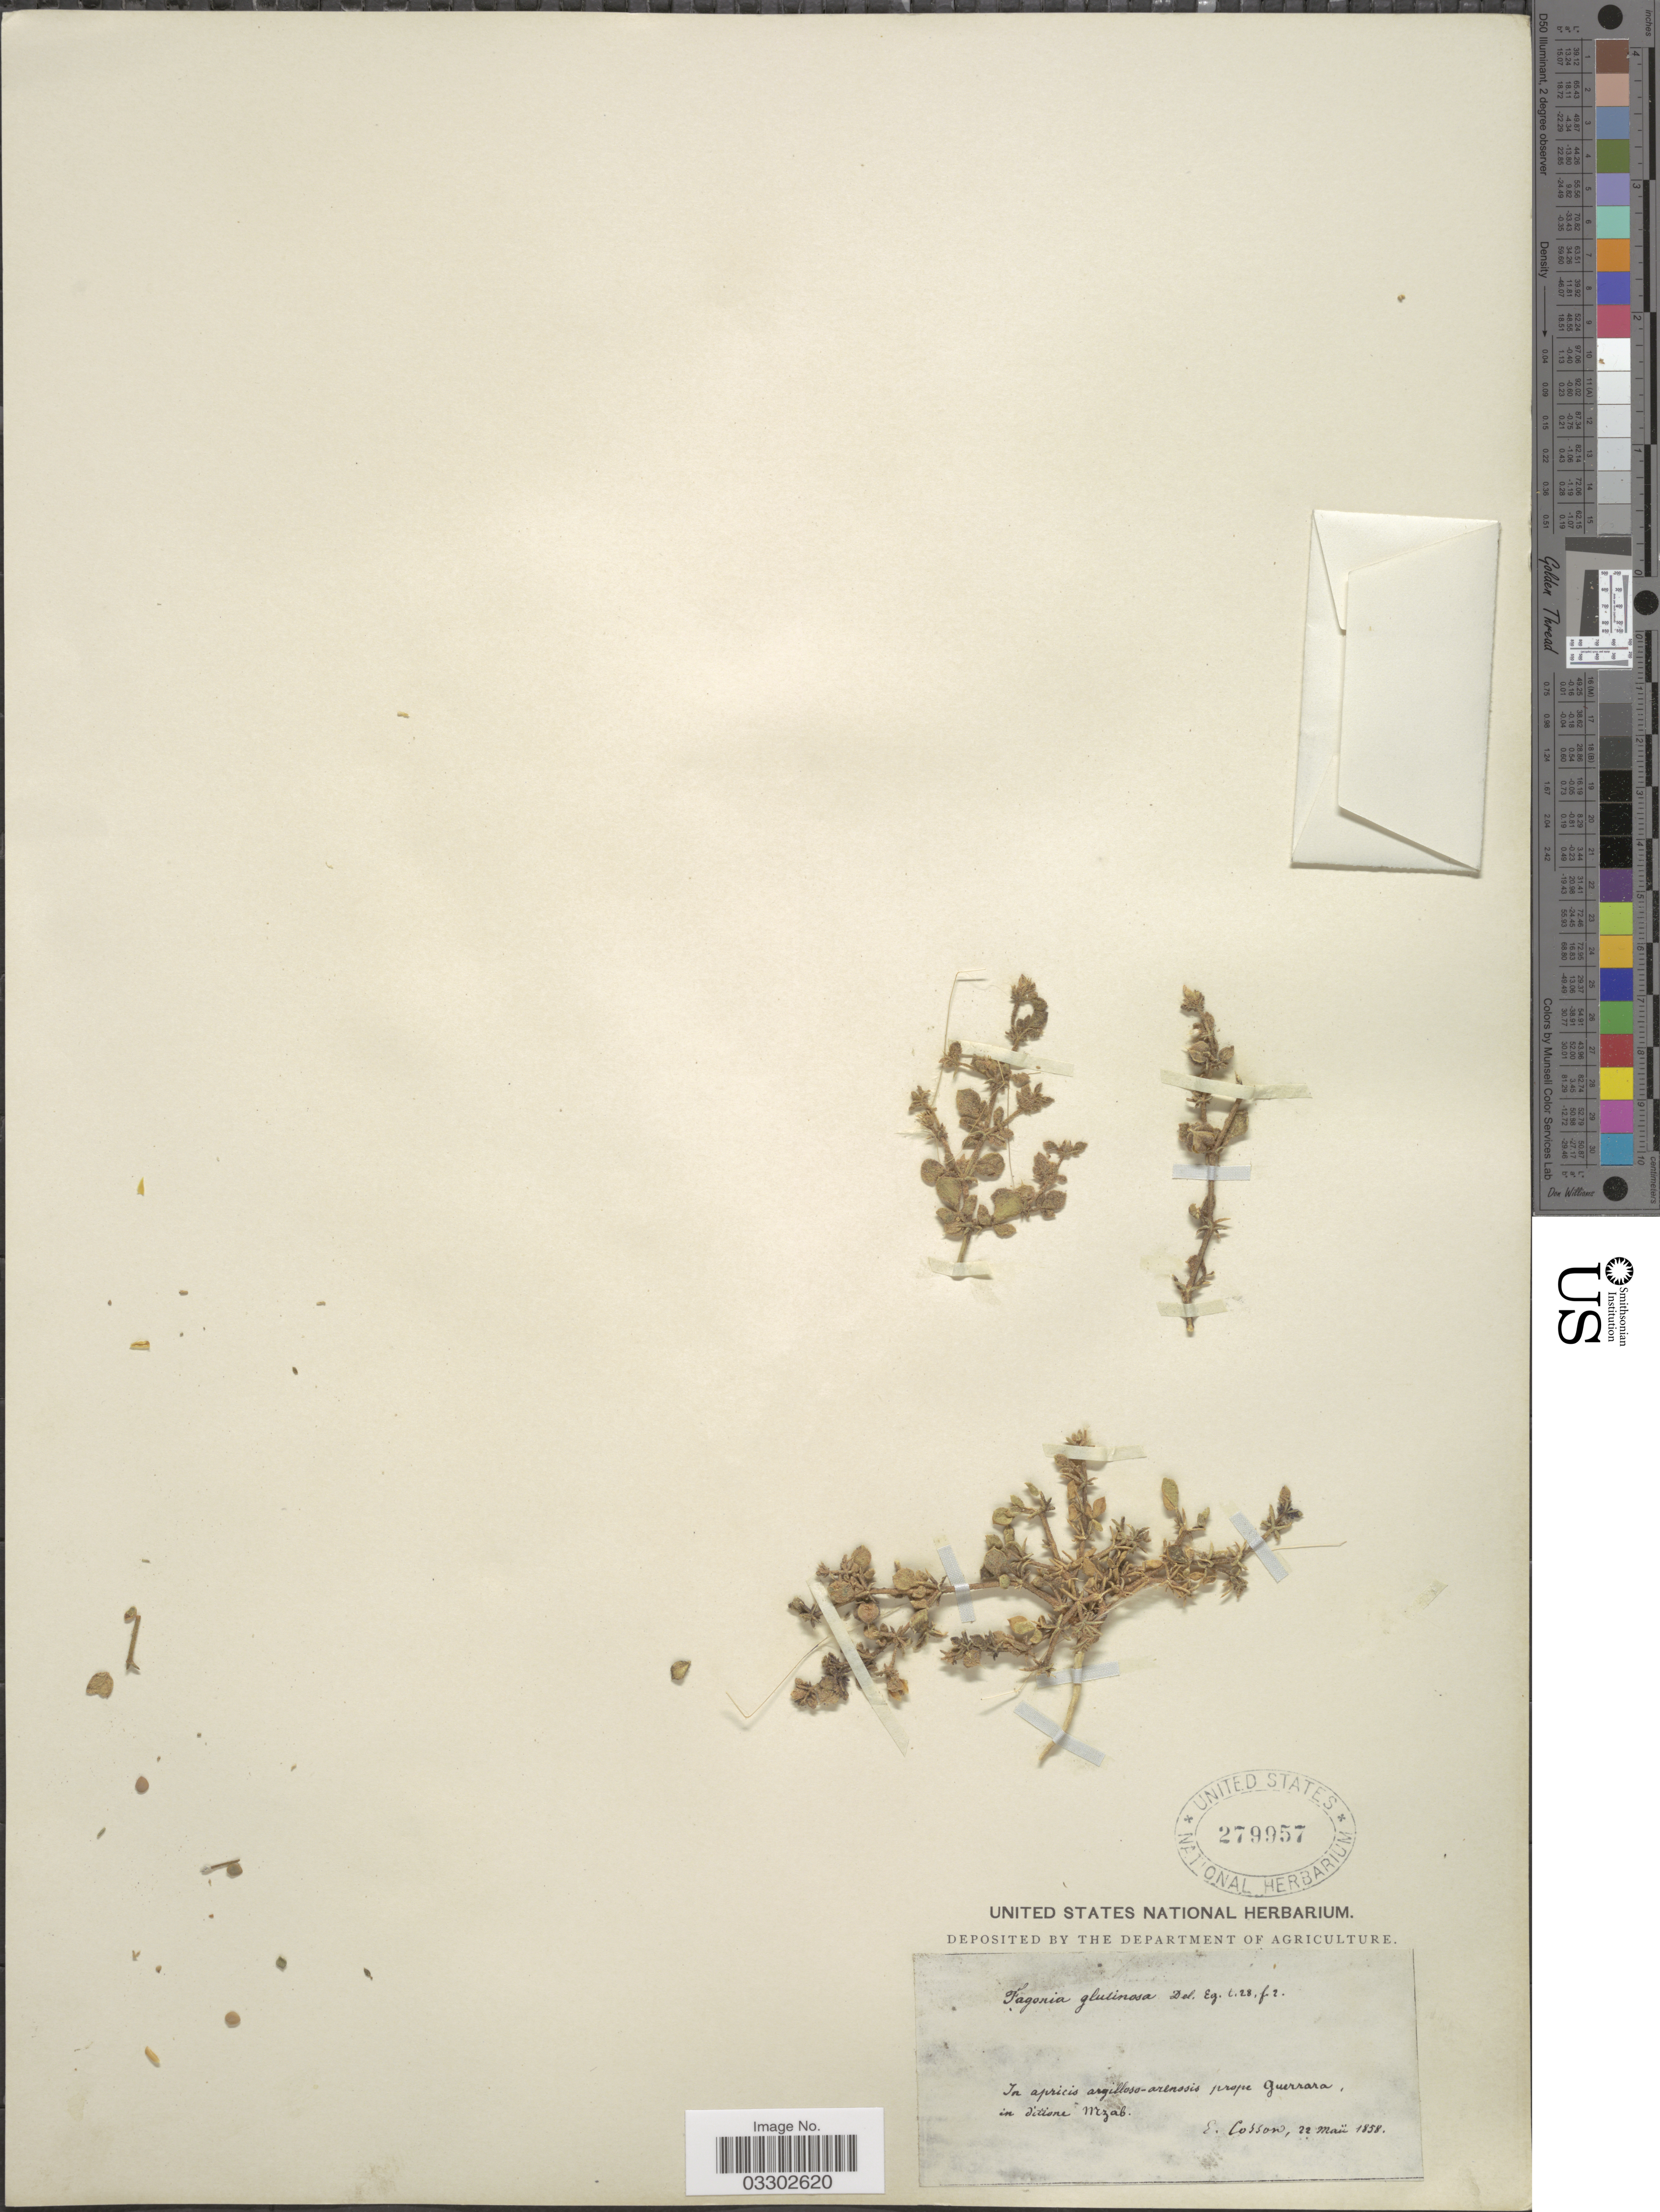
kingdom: Plantae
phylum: Tracheophyta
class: Magnoliopsida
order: Zygophyllales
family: Zygophyllaceae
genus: Fagonia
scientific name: Fagonia glutinosa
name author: Delile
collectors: E. Cosson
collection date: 1858-05-22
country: Algeria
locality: Prope Guerrara, in ditione Mzab.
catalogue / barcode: US 279957